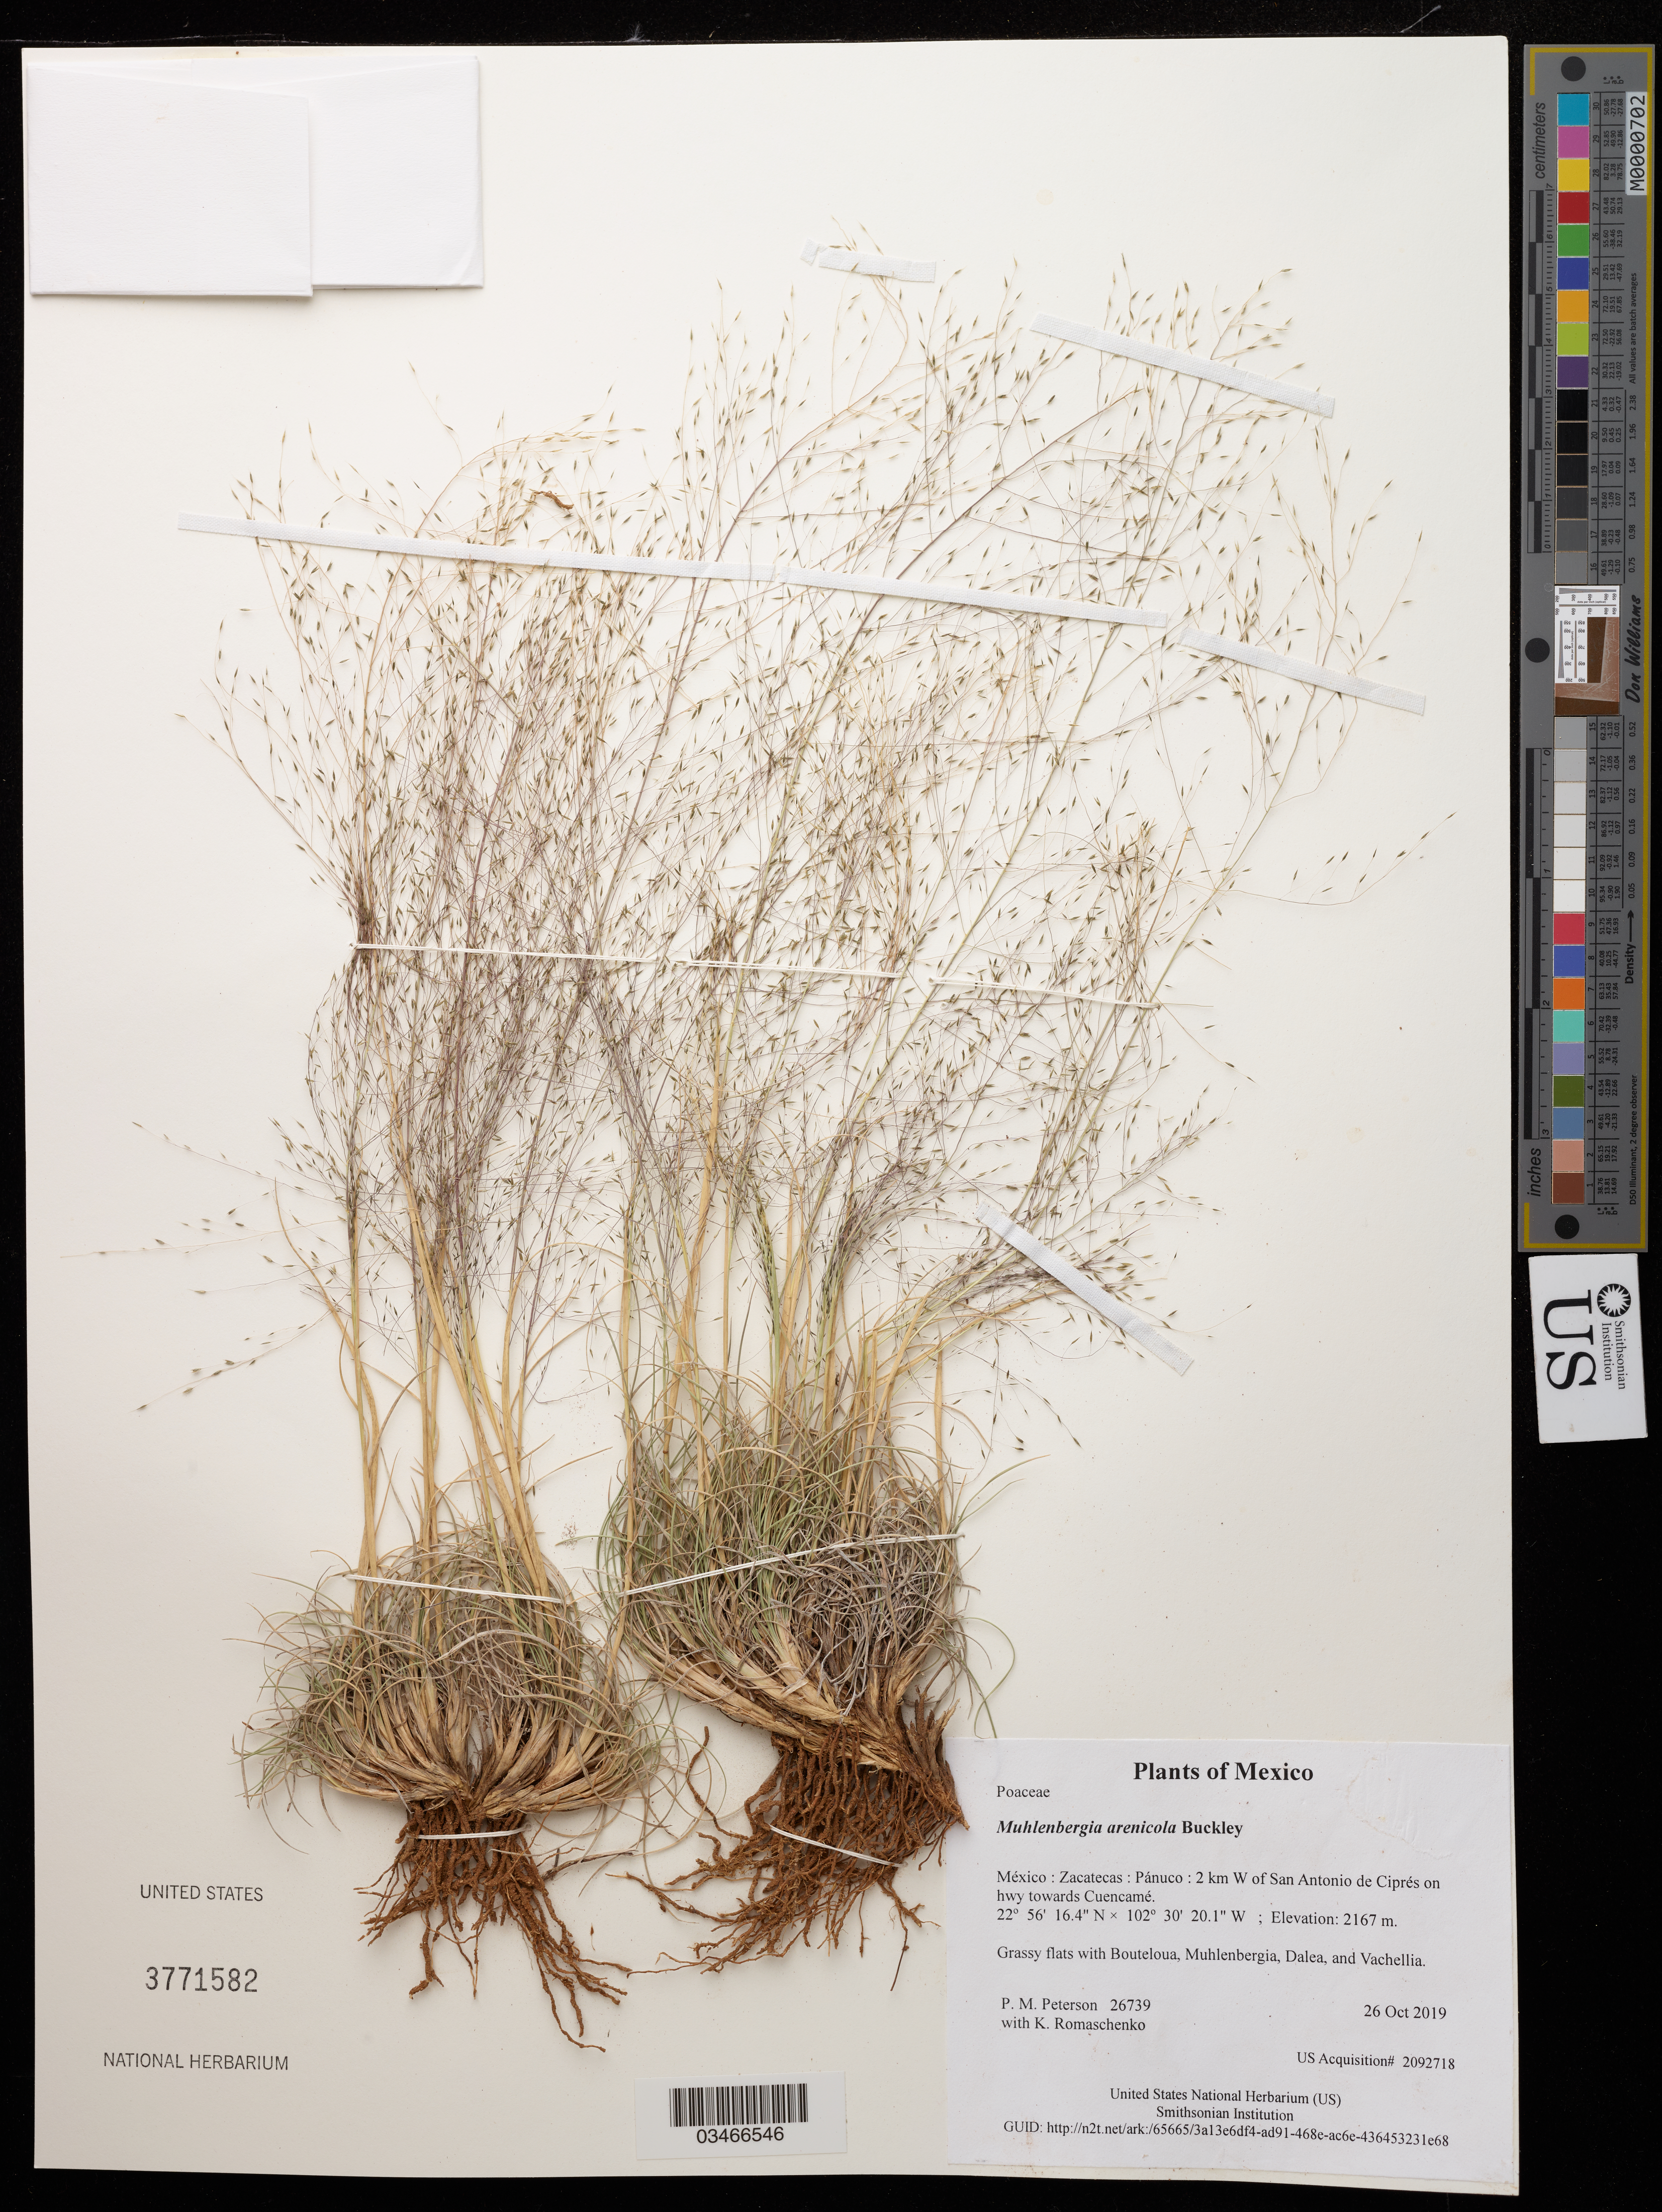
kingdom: Plantae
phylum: Tracheophyta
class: Liliopsida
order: Poales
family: Poaceae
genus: Muhlenbergia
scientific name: Muhlenbergia arenicola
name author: Buckley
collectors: P. M. Peterson & K. Romaschenko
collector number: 26739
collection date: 2019-10-26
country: México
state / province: Zacatecas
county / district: Pánuco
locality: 2 km W of San Antonio de Ciprés on hwy towards Cuencamé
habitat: Grassy flats with Bouteloua, Muhlenbergia, Dalea, and Vachellia.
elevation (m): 2167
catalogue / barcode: US 3771582